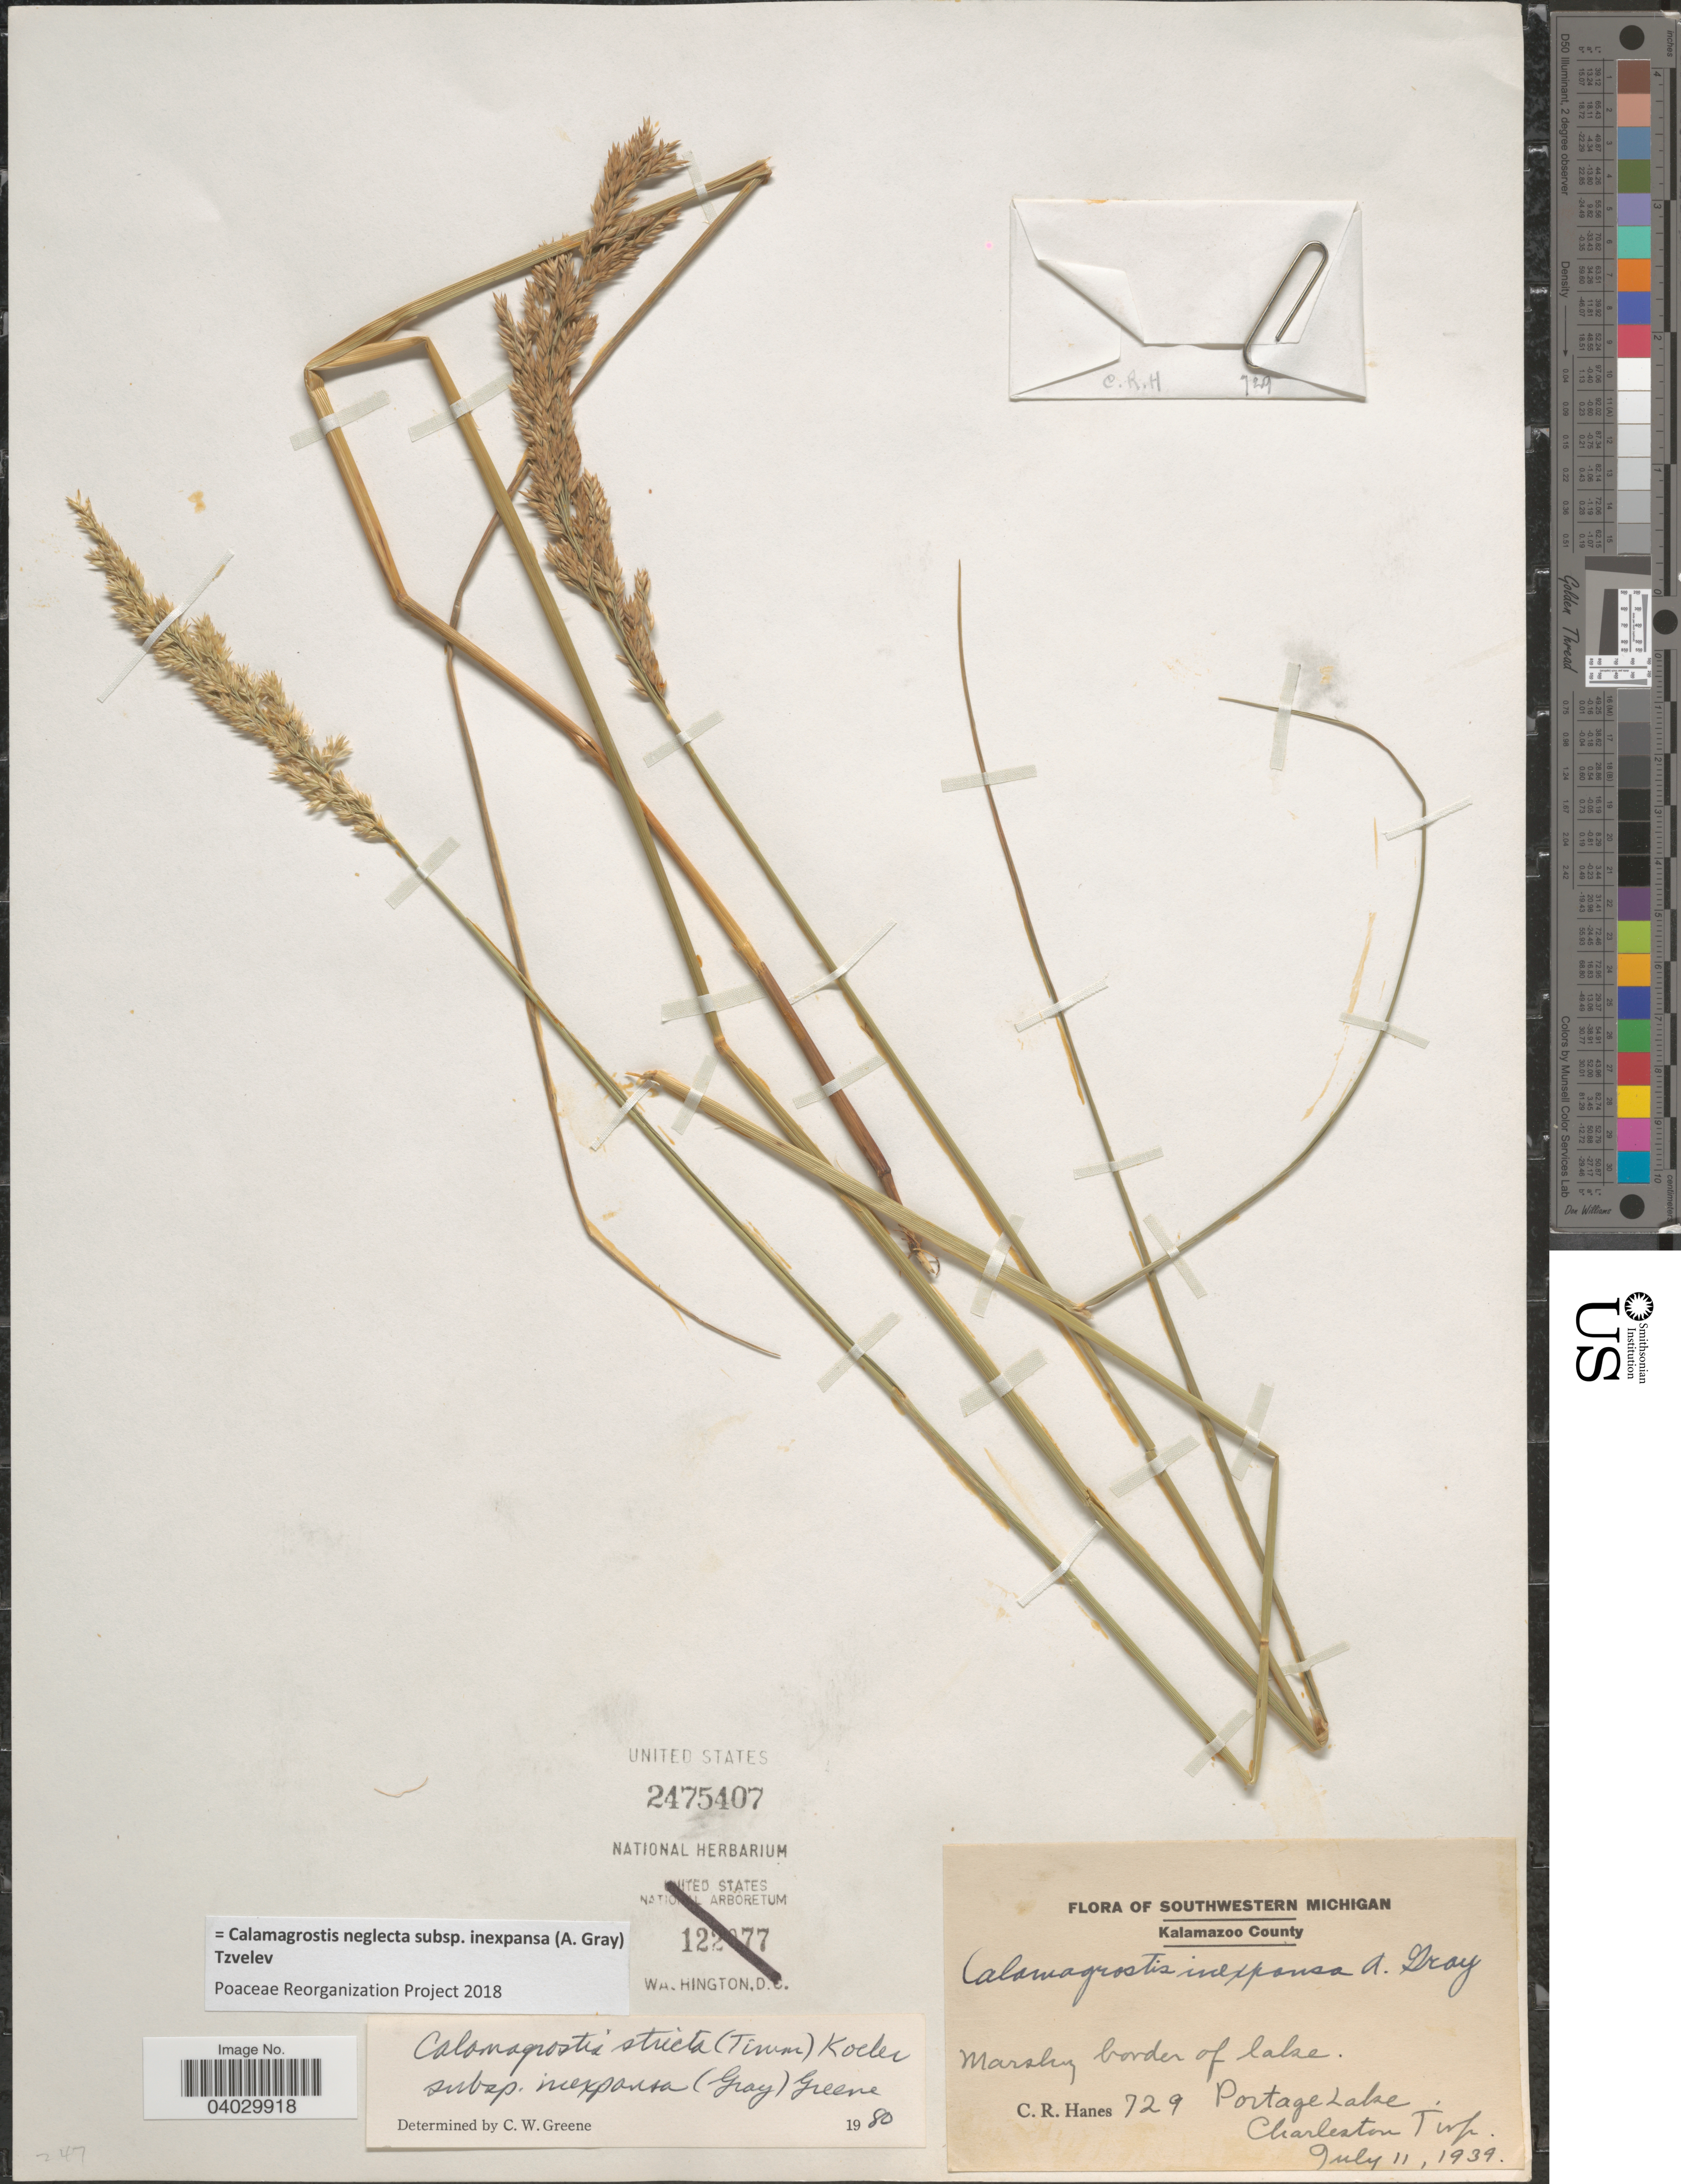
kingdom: Plantae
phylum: Tracheophyta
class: Liliopsida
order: Poales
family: Poaceae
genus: Calamagrostis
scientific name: Calamagrostis neglecta subsp. inexpansa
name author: (A. Gray) Tzvelev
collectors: C. Hanes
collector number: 729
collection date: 1939-07-11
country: United States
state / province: Michigan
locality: Southwestern Michigan. Kalamazoo County. Marshy border of lake. Portage Lake. Charleston Twp.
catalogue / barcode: US 2475407